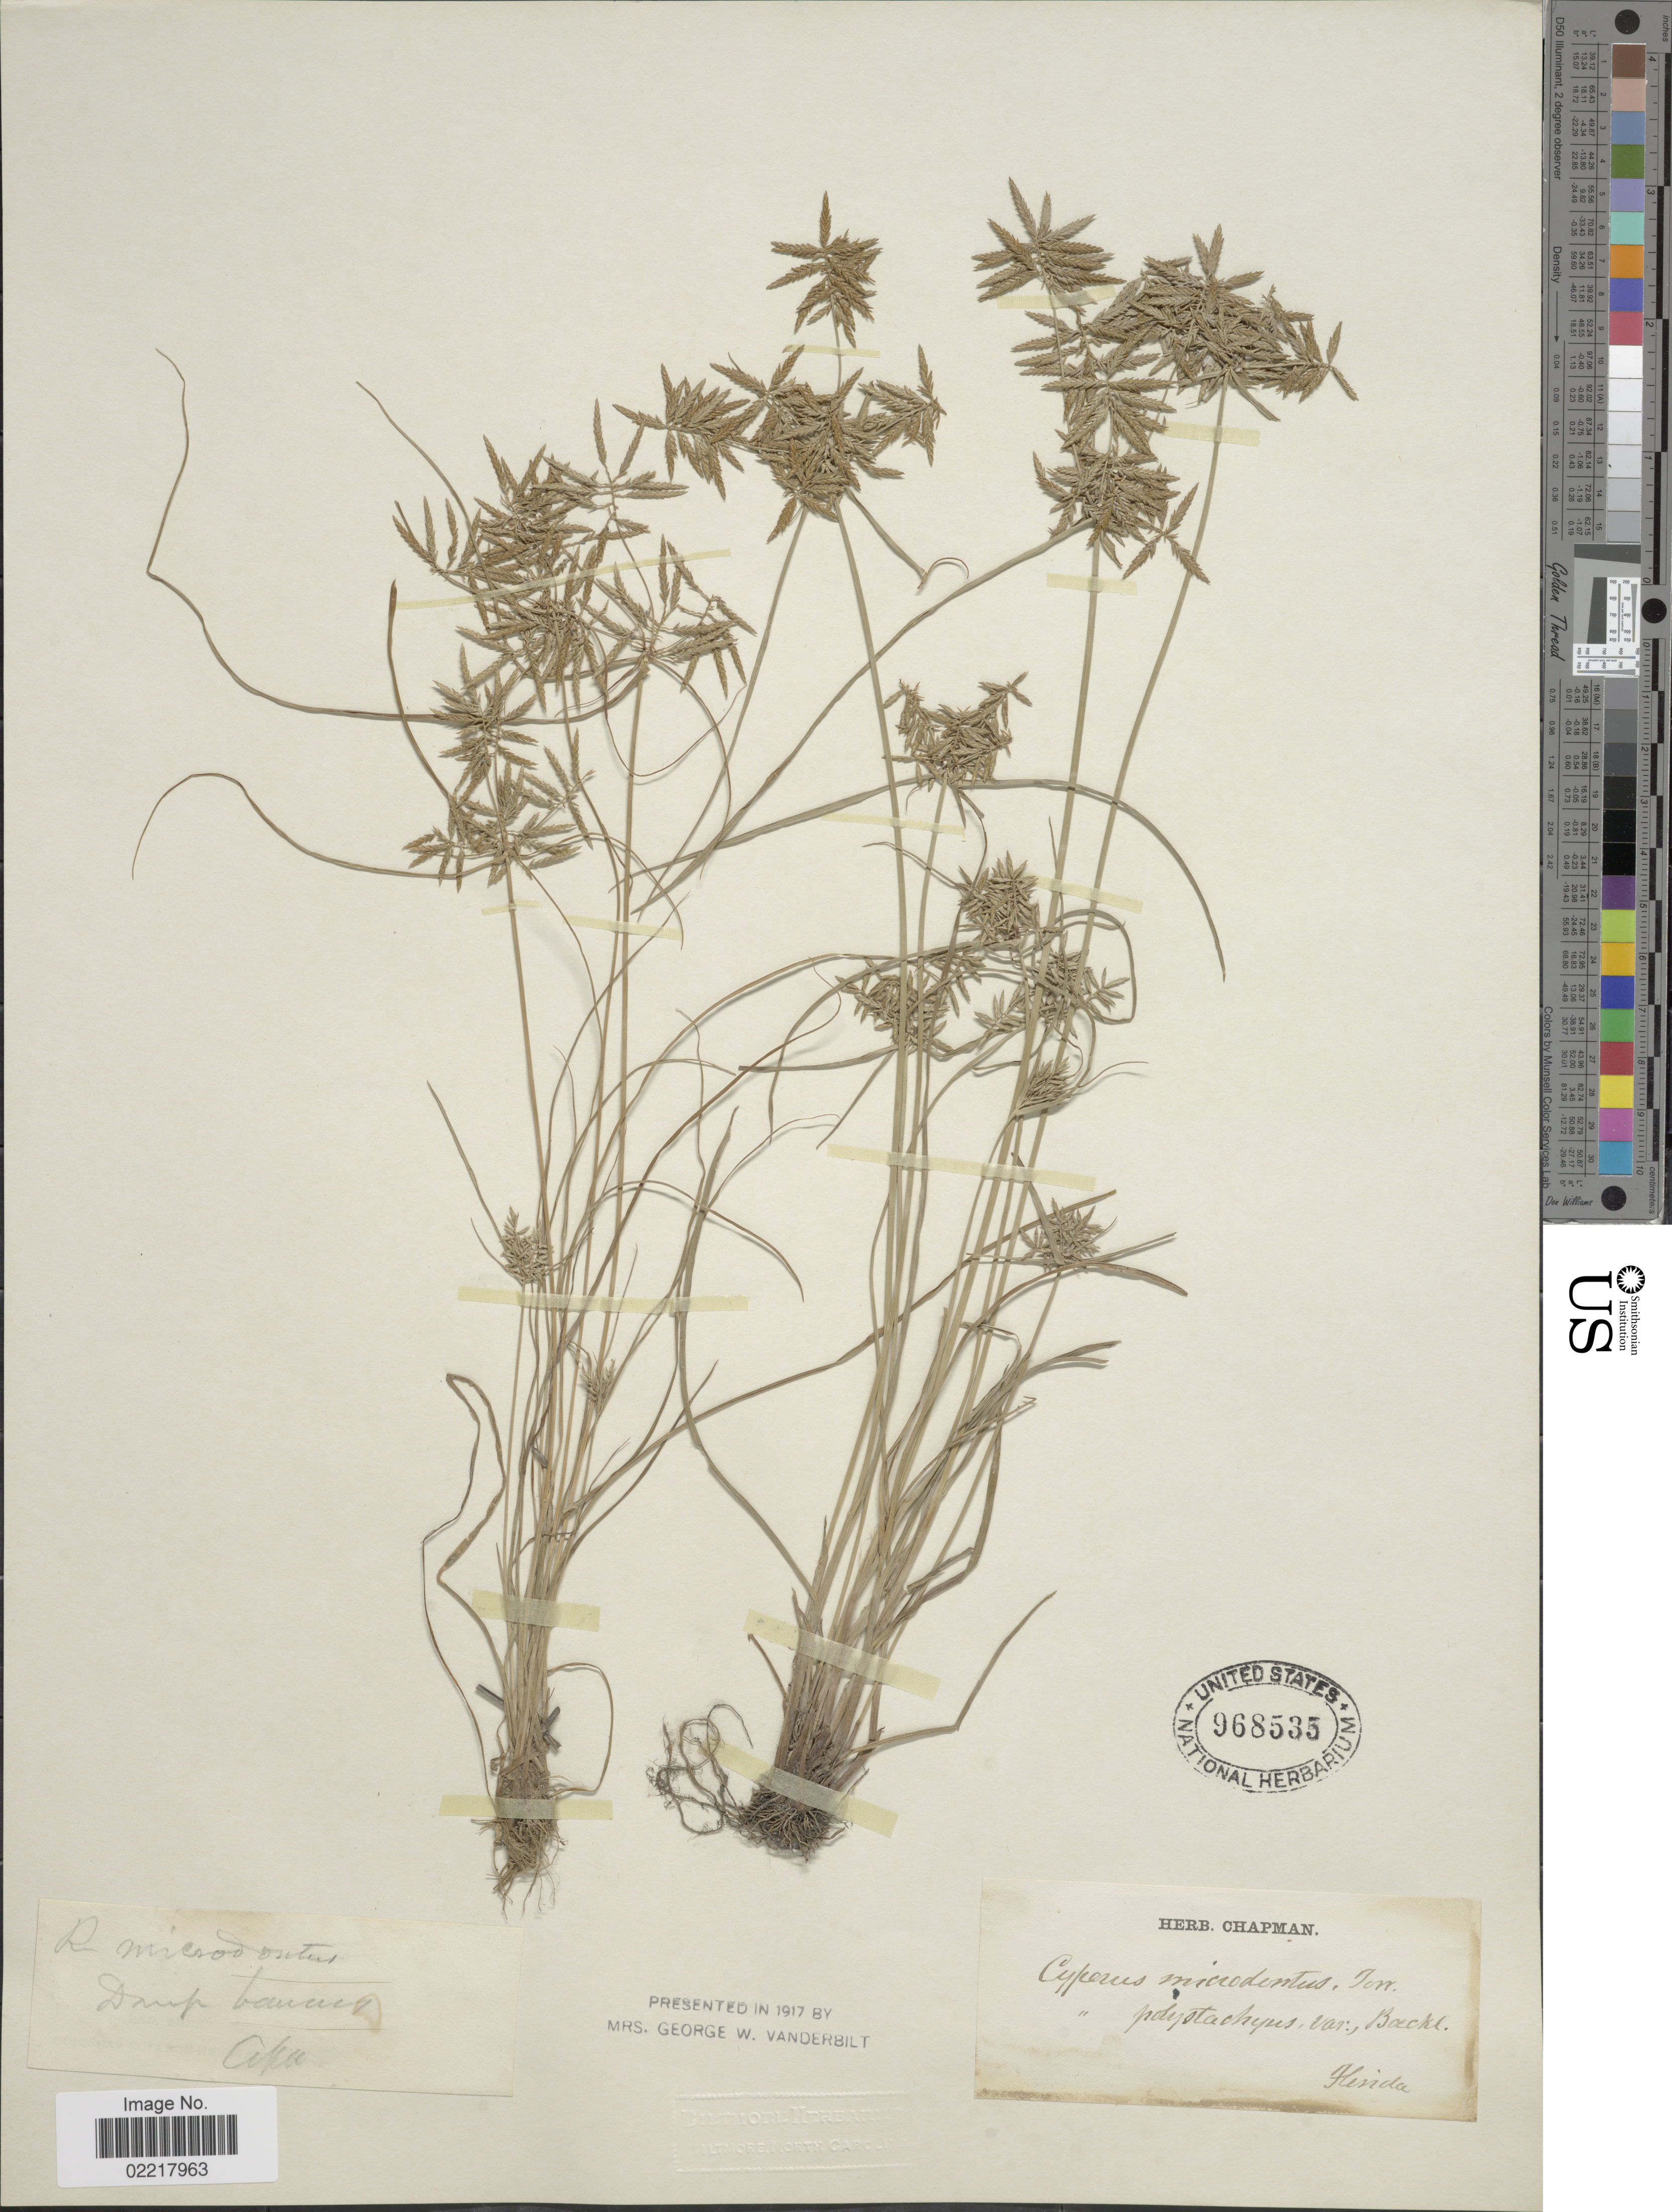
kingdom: Plantae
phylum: Tracheophyta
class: Liliopsida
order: Poales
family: Cyperaceae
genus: Cyperus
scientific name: Cyperus polystachyos var. texensis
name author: (Torr.) Fernald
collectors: ex herb. Chapman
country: United States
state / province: Florida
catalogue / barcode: US 968535